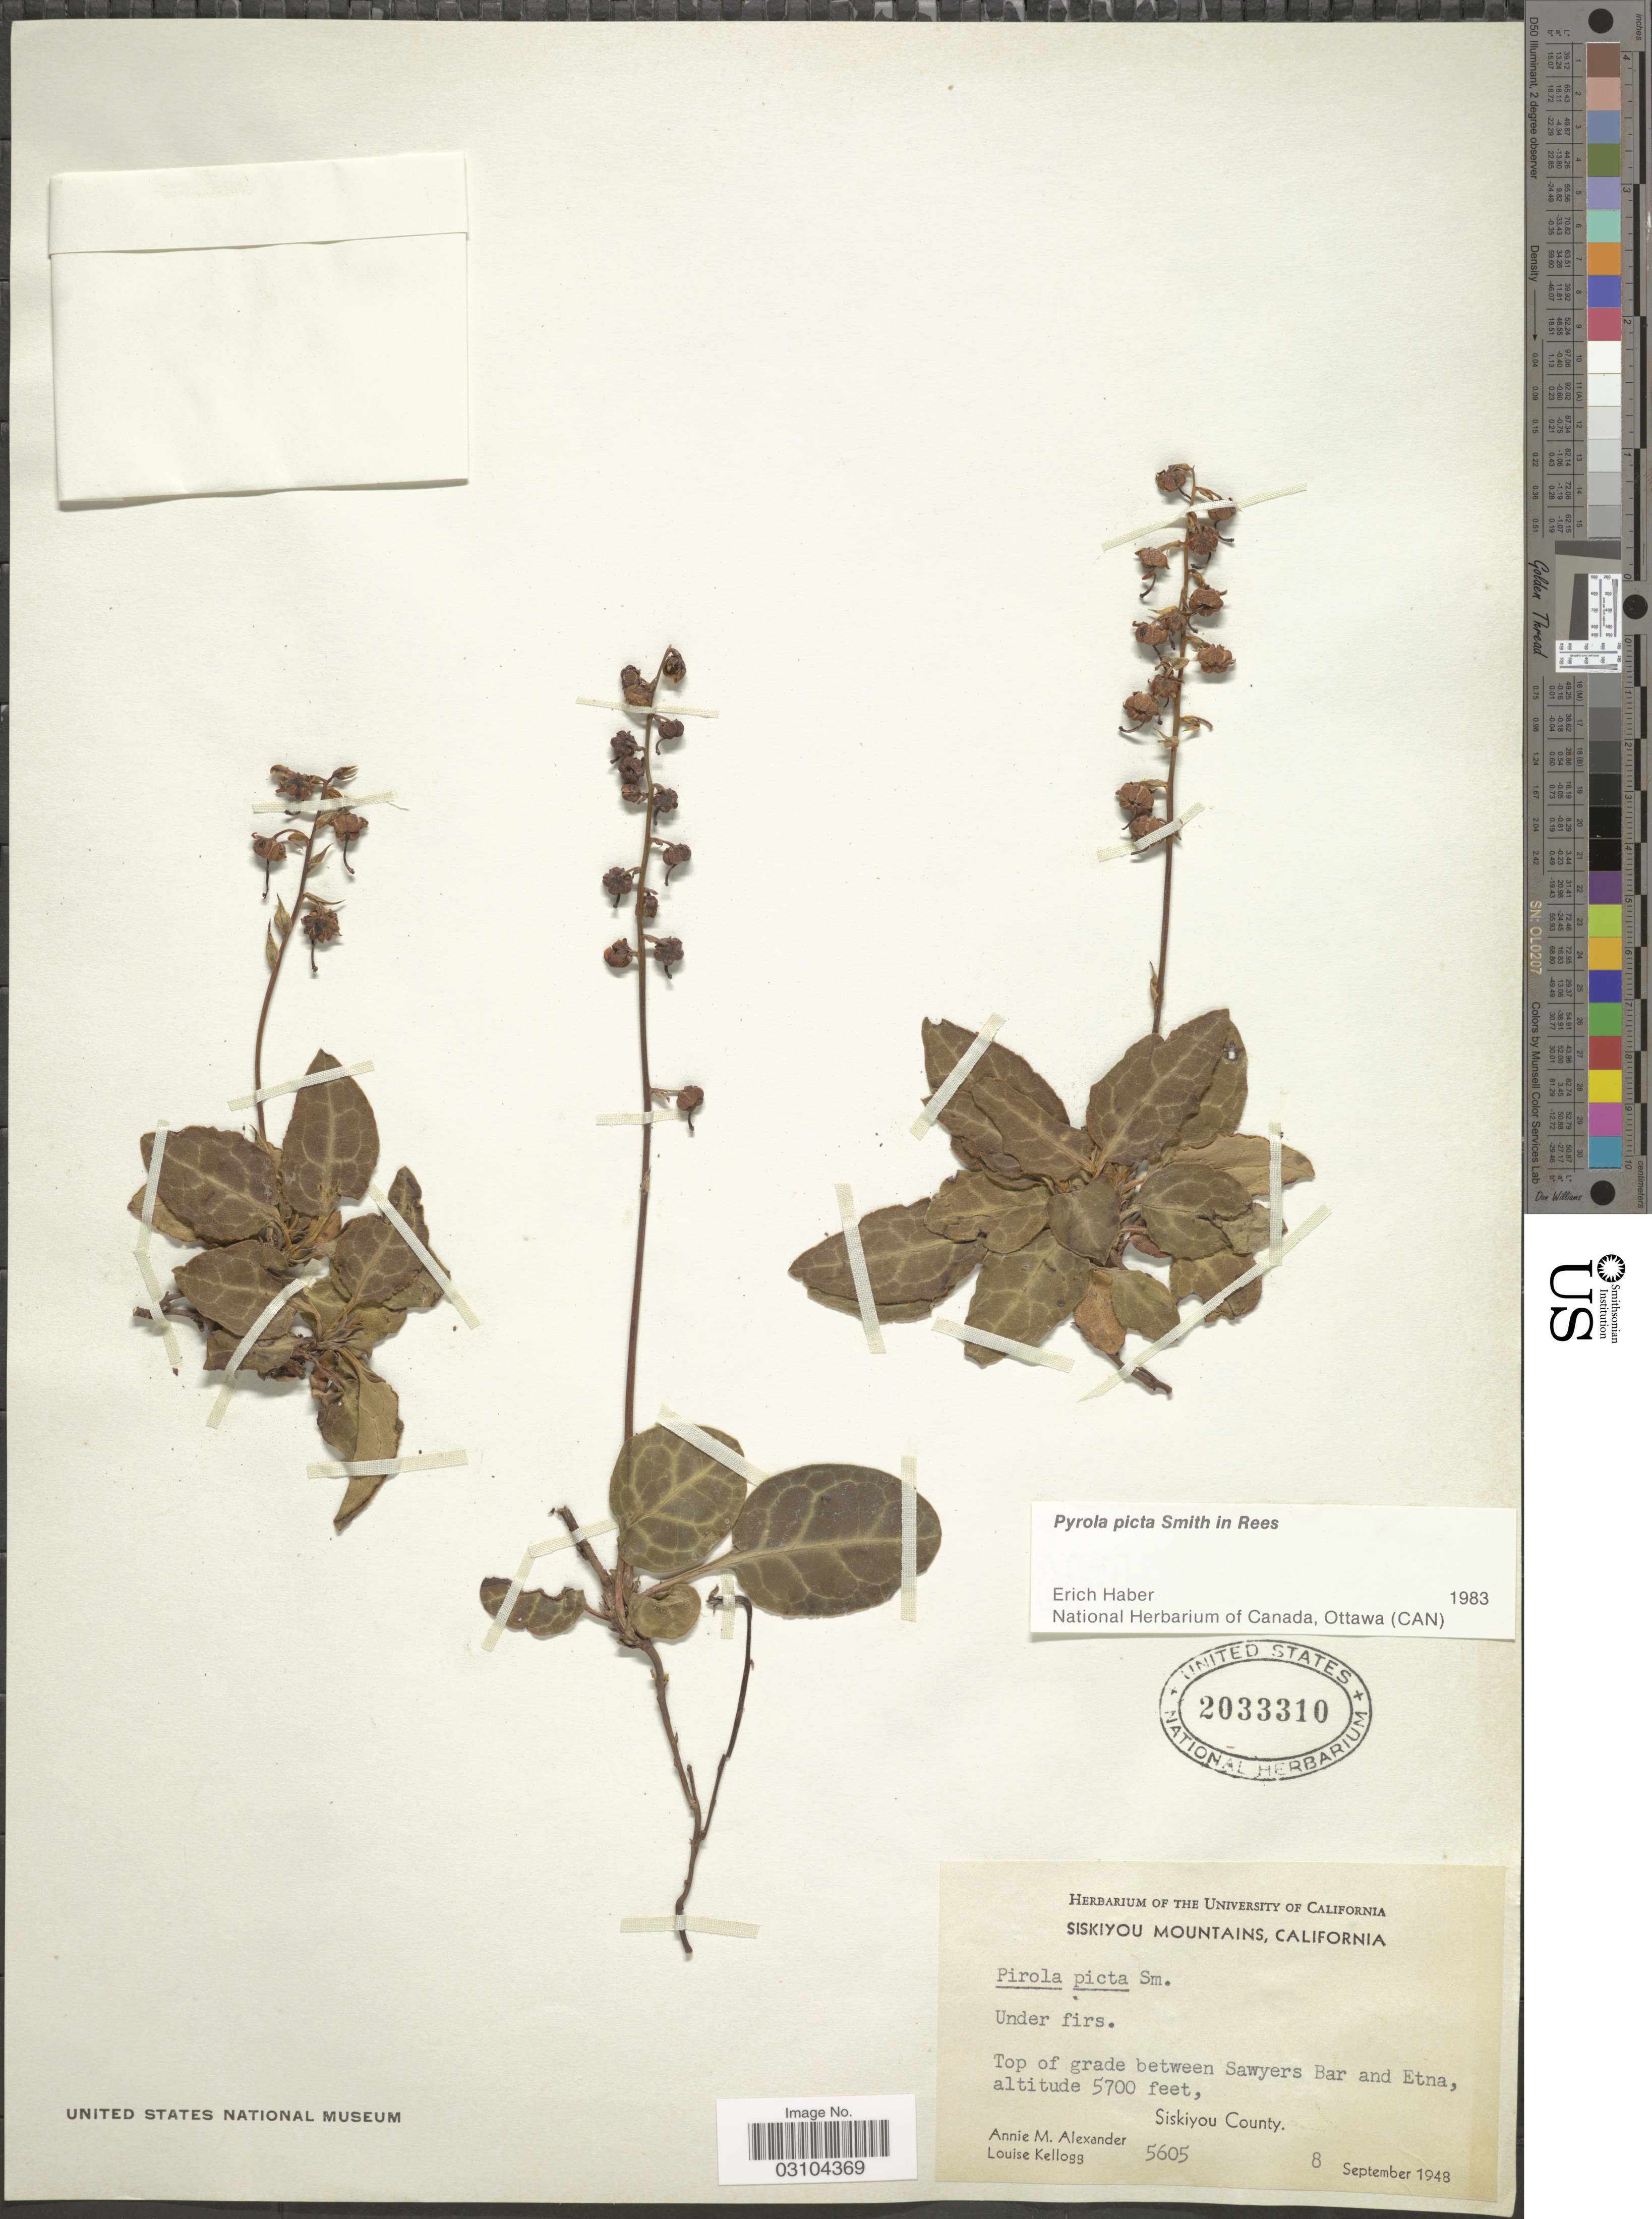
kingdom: Plantae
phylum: Tracheophyta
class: Magnoliopsida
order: Ericales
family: Ericaceae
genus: Pyrola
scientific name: Pyrola picta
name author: Sm. in Rees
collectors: A. M. Alexander & L. Kellogg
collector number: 5605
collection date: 1948-09-08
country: United States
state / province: California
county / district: Siskiyou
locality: Siskiyou Mountains, Top of grade between Sawyers Bar and Etna, Siskiyou County.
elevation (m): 1737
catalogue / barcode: US 2033310